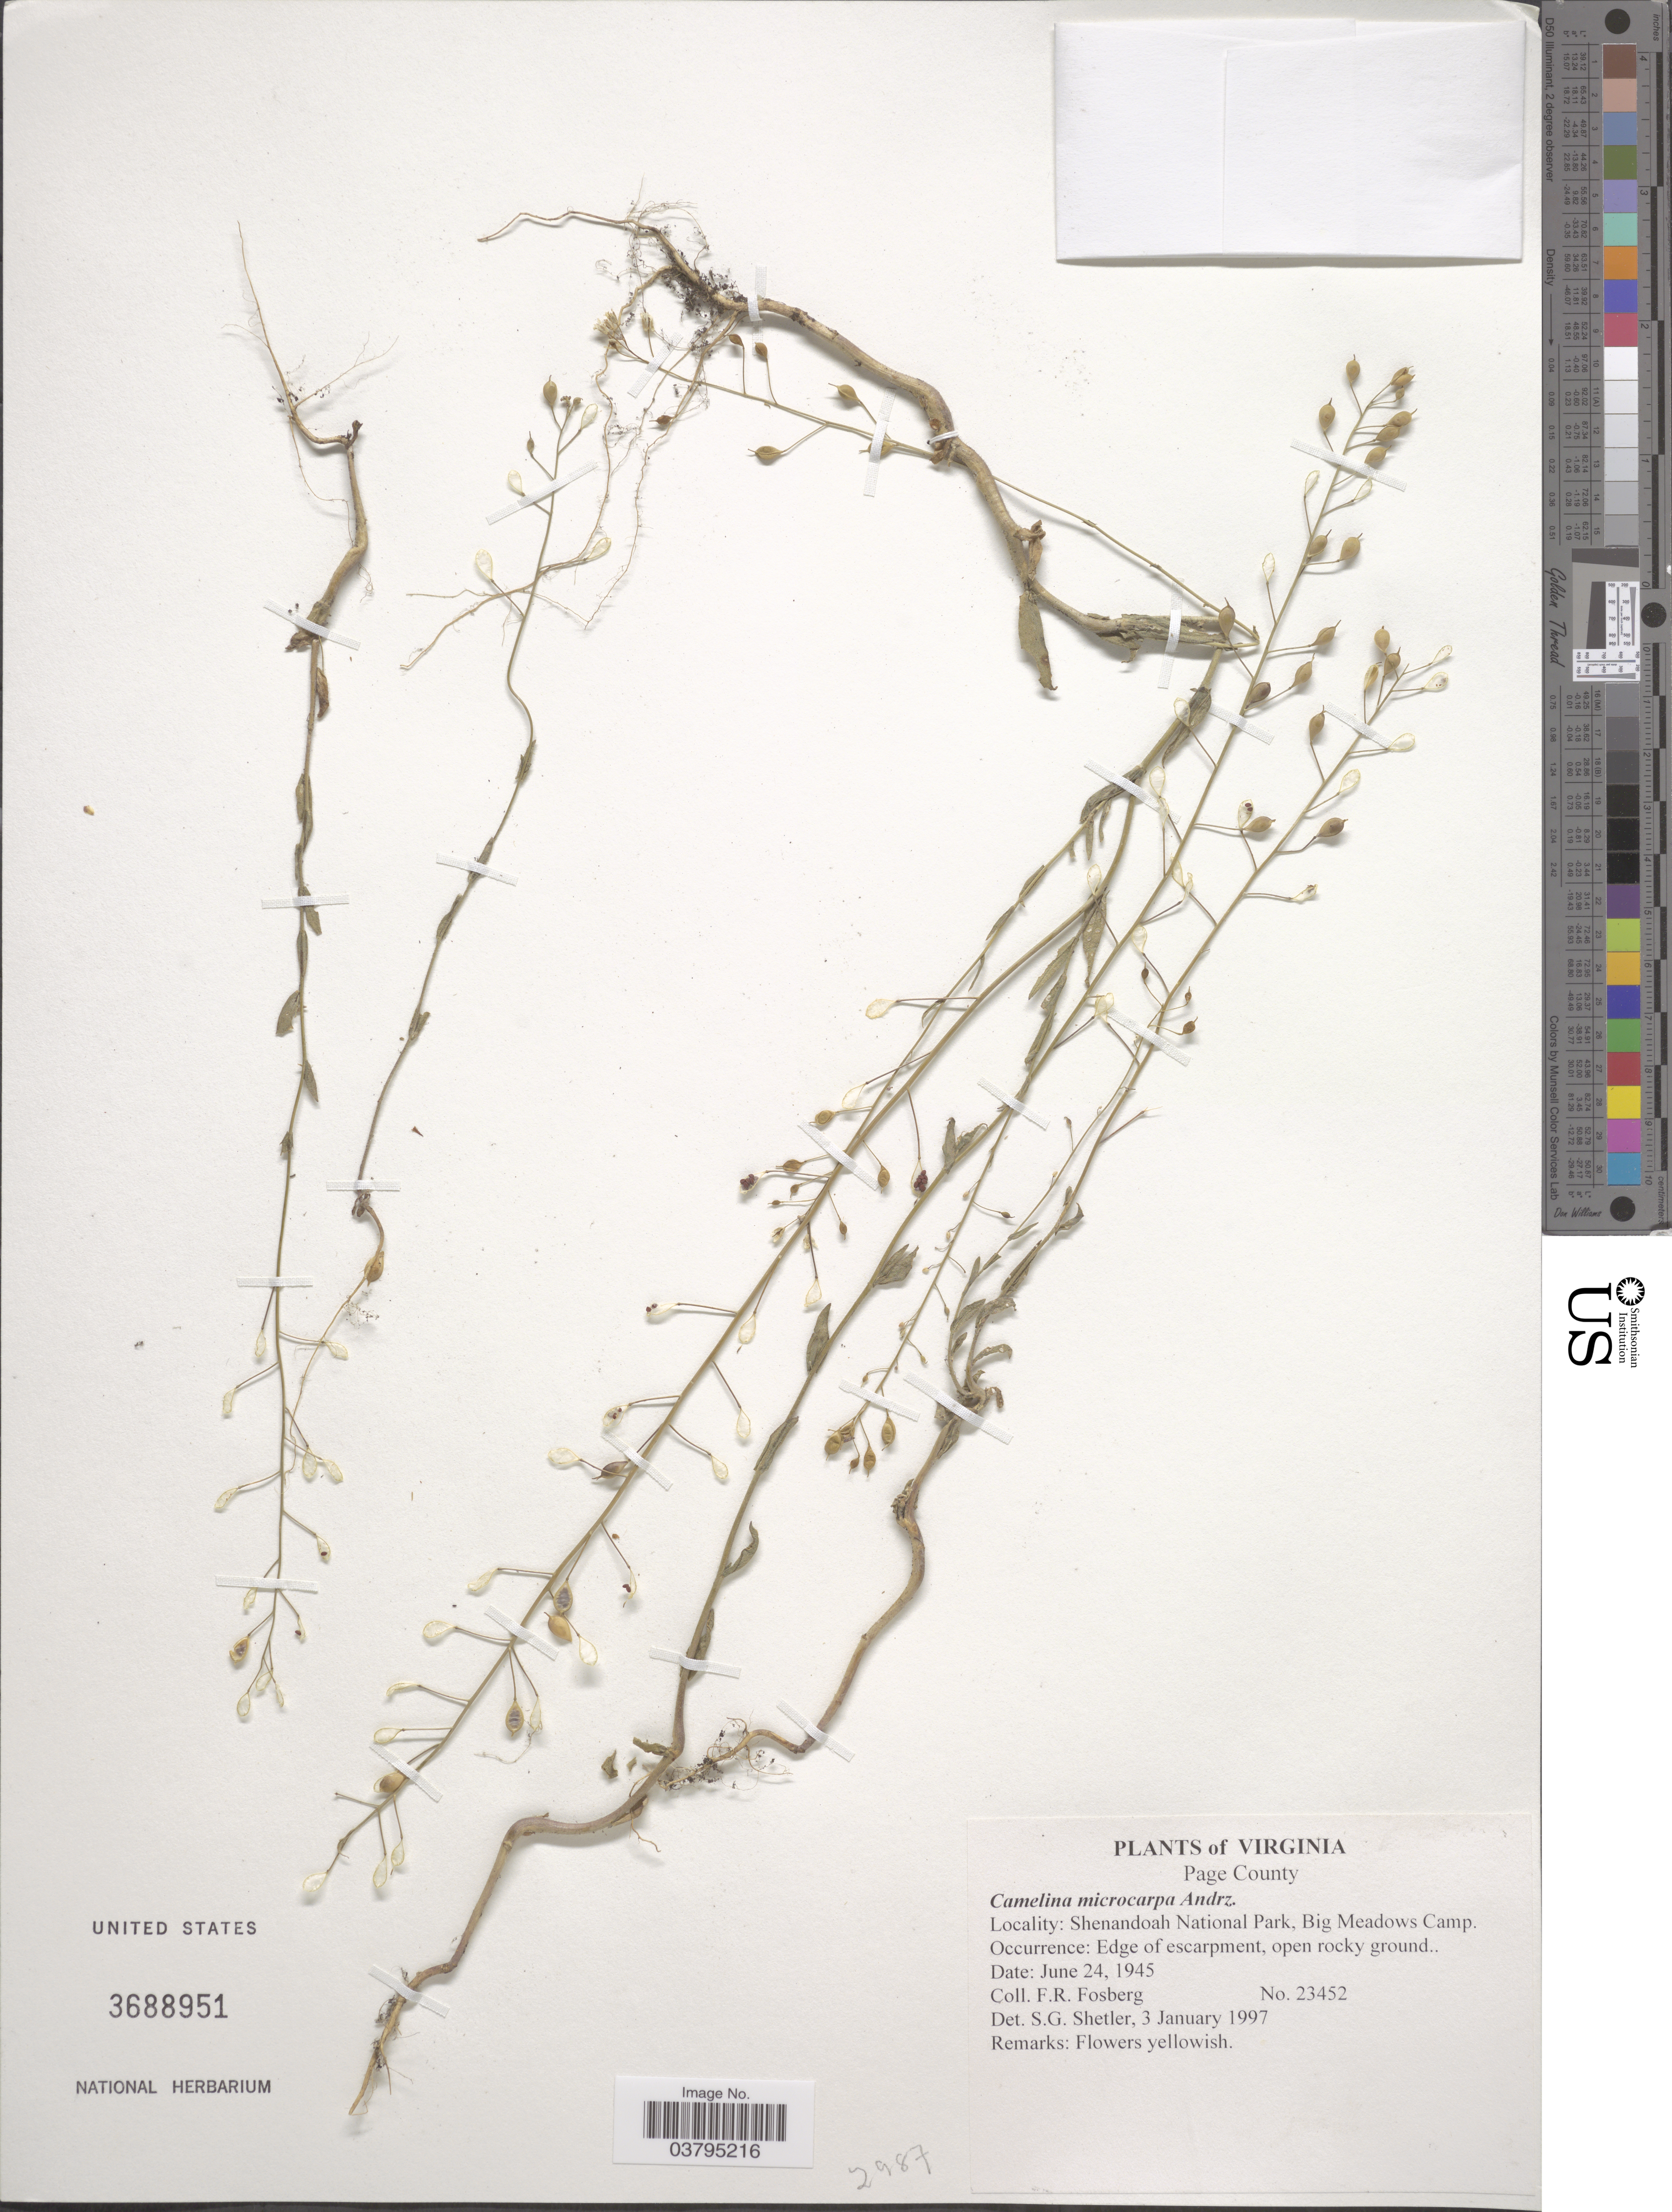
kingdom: Plantae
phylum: Tracheophyta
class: Magnoliopsida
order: Brassicales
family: Brassicaceae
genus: Camelina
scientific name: Camelina microcarpa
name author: DC.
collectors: F. R. Fosberg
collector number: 23452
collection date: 1945-06-24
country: United States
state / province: Virginia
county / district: Page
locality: Shenandoah National Park, Big Meadows Camp. Edge of escarpment.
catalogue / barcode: US 3688951